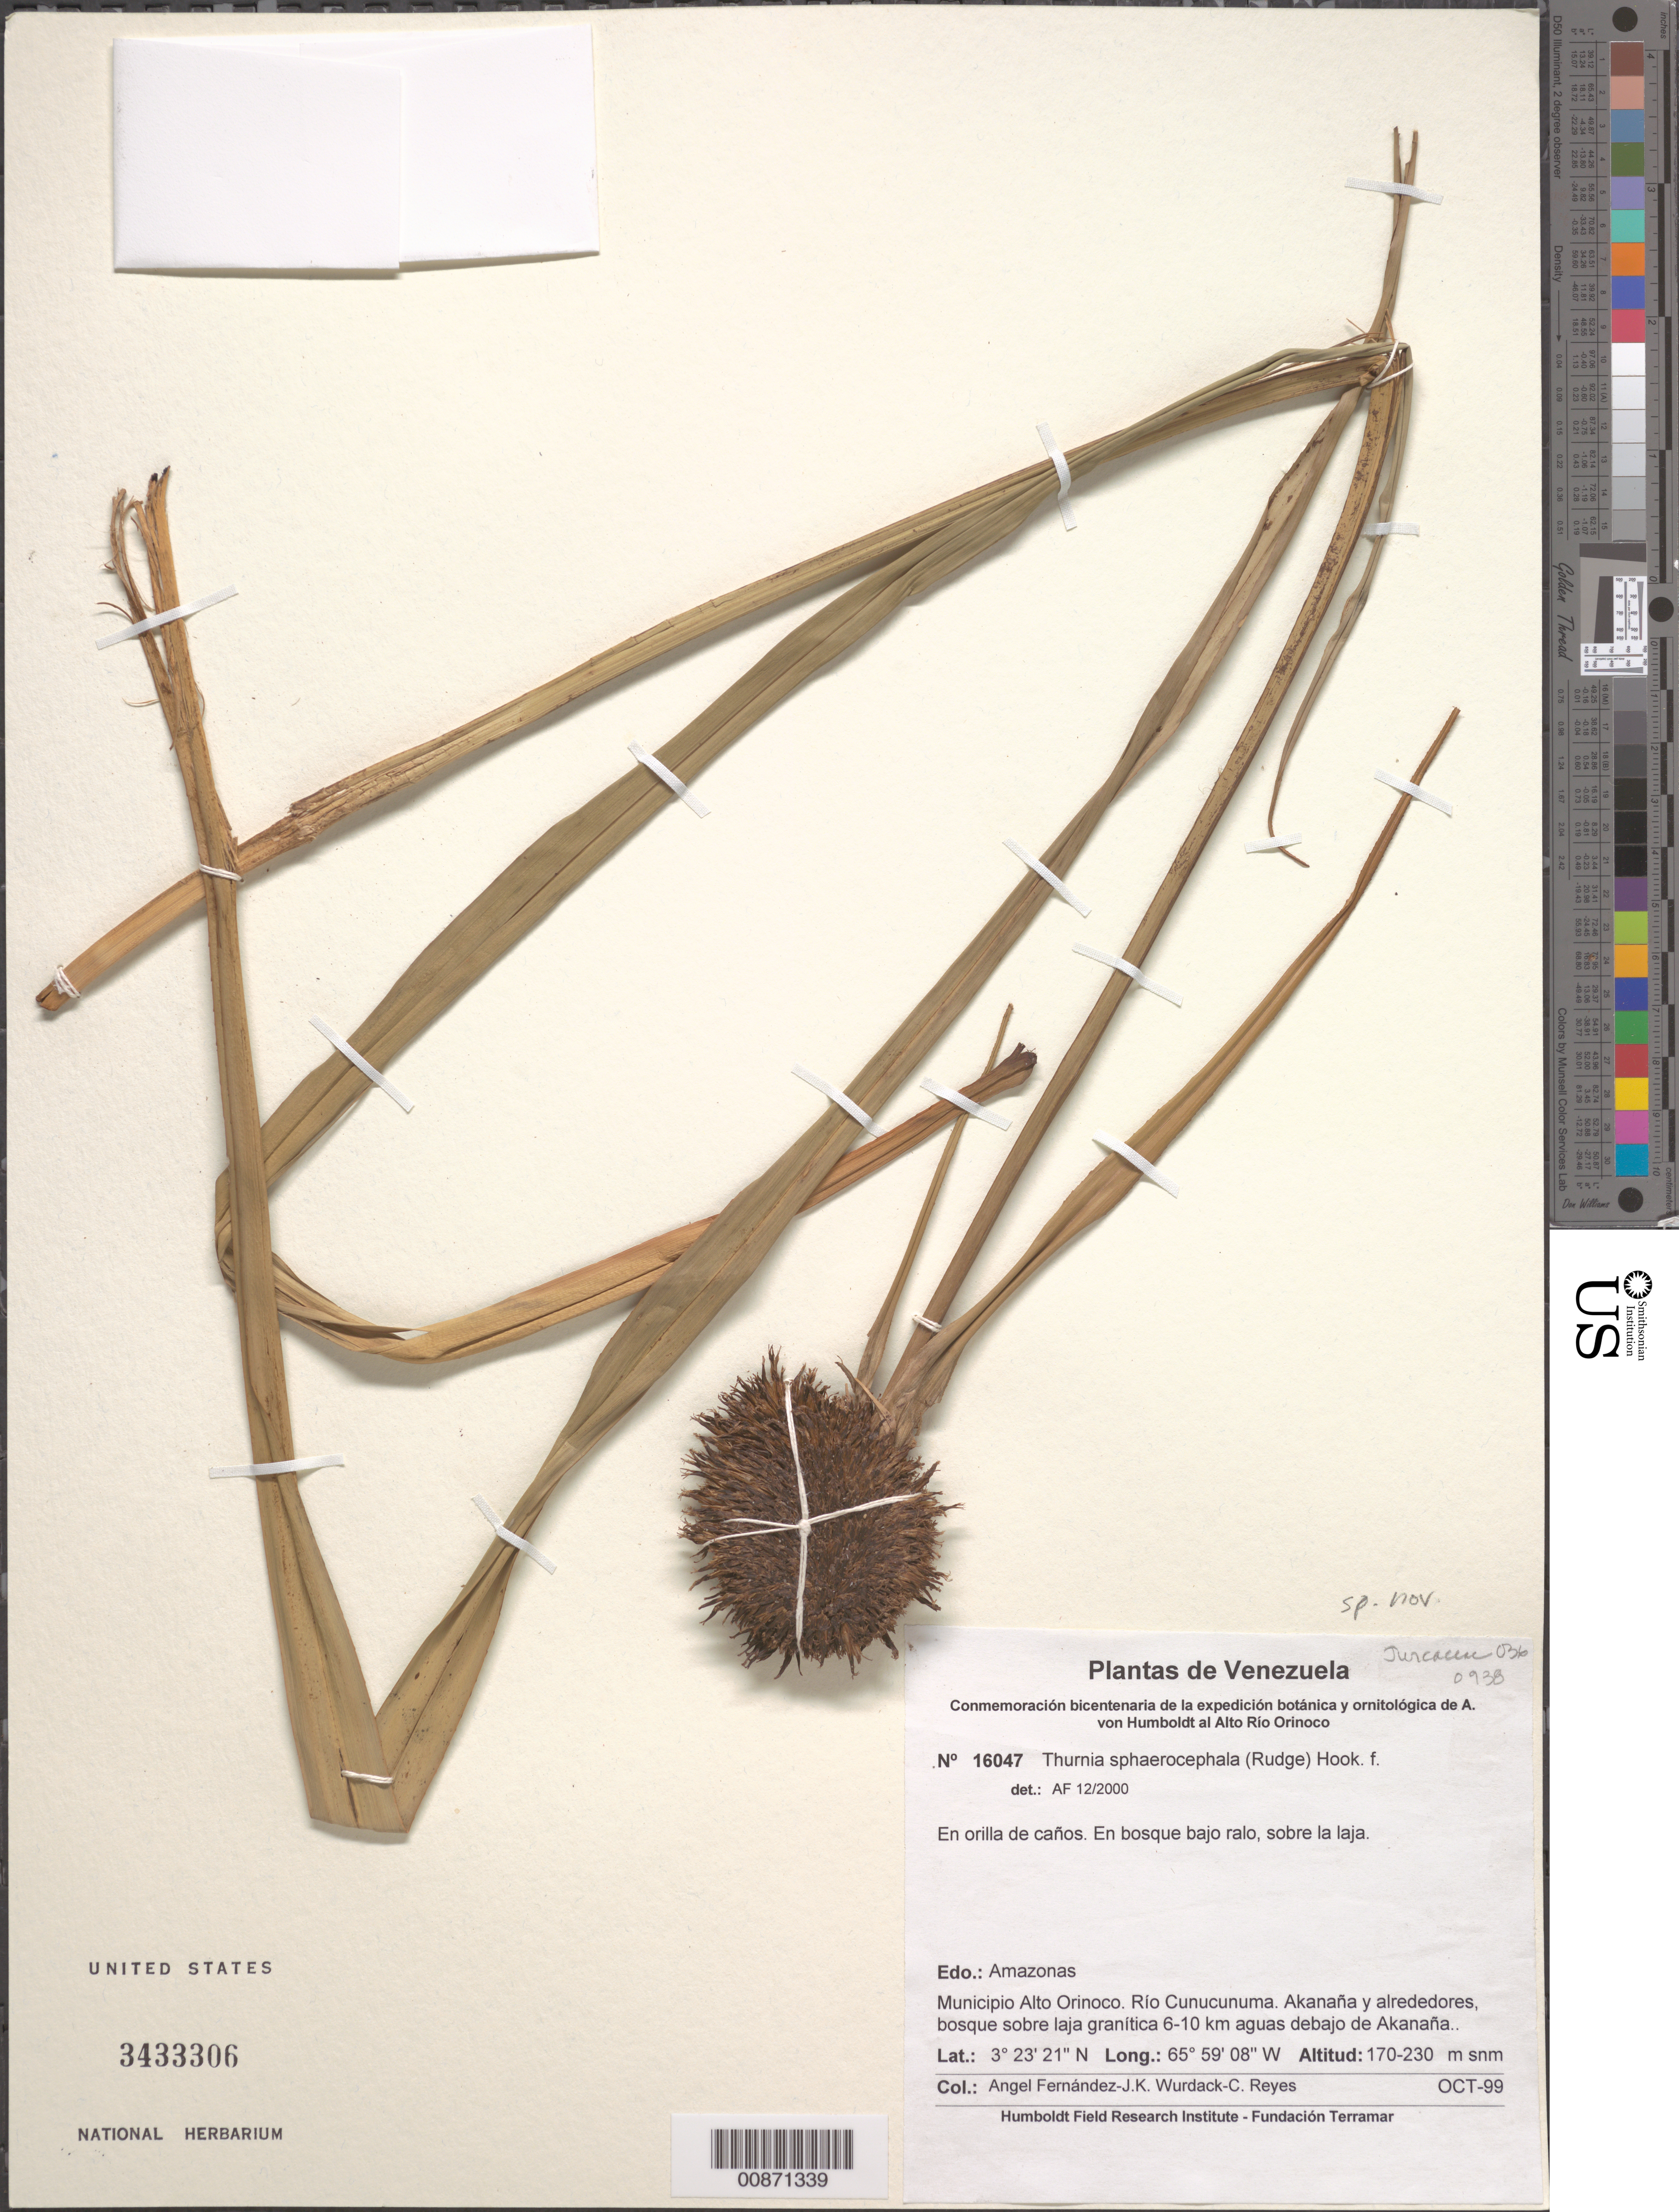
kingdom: Plantae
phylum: Tracheophyta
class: Liliopsida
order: Poales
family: Thurniaceae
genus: Thurnia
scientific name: Thurnia sphaerocephala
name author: (Rudge) Hook. f.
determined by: Fernández, A.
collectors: A. Fernández, K. Wurdack & C. Reyes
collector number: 16047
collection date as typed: Oct-99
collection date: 1999-10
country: Venezuela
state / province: Amazonas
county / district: Alto Orinoco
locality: Río Cunucunuma, 6-10 km aguas debajo de Akanaña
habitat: Orilla de canos, en bosque bajo ralo, sobre la laja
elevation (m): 170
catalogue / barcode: US 3433306